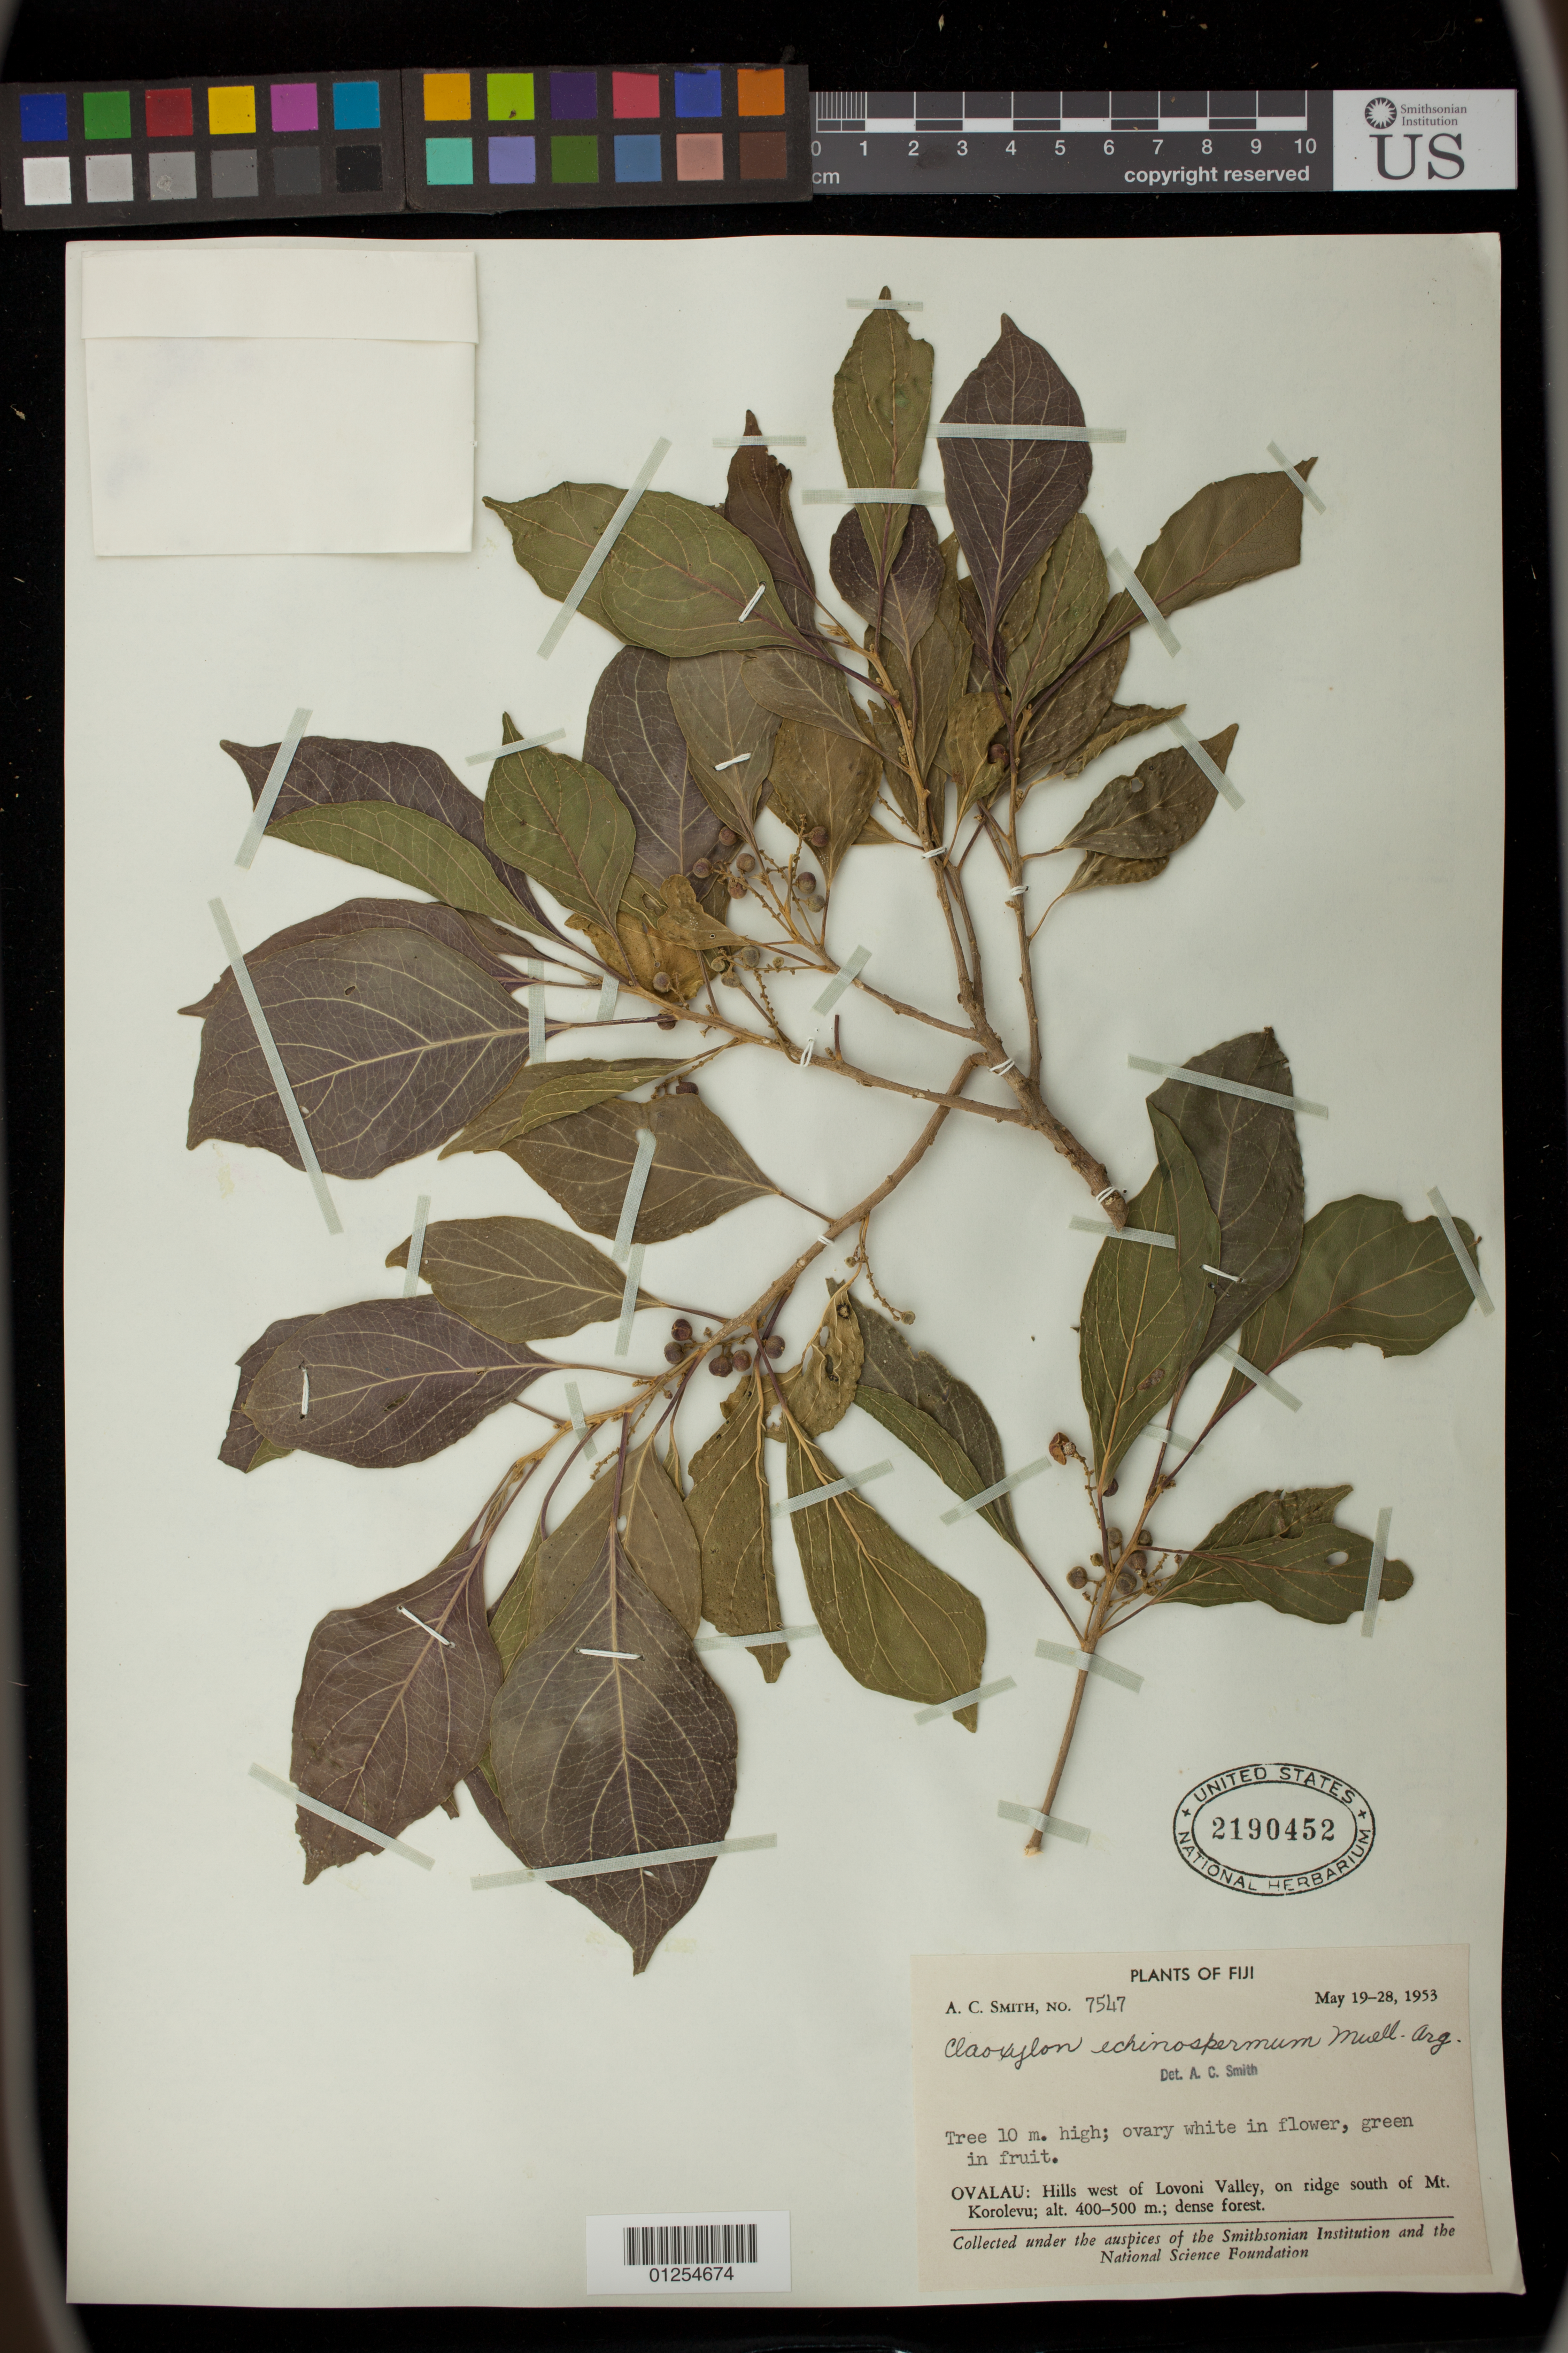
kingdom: Plantae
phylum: Tracheophyta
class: Magnoliopsida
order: Malpighiales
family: Euphorbiaceae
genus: Claoxylon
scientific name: Claoxylon echinospermum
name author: Müll. Arg.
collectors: A. C. Smith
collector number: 7547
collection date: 1953-05-19/1953-05-28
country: Fiji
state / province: Ovalau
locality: Hills west of Lovoni Valley, on ridge south of Mt. Korolevu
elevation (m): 400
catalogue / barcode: US 2190452